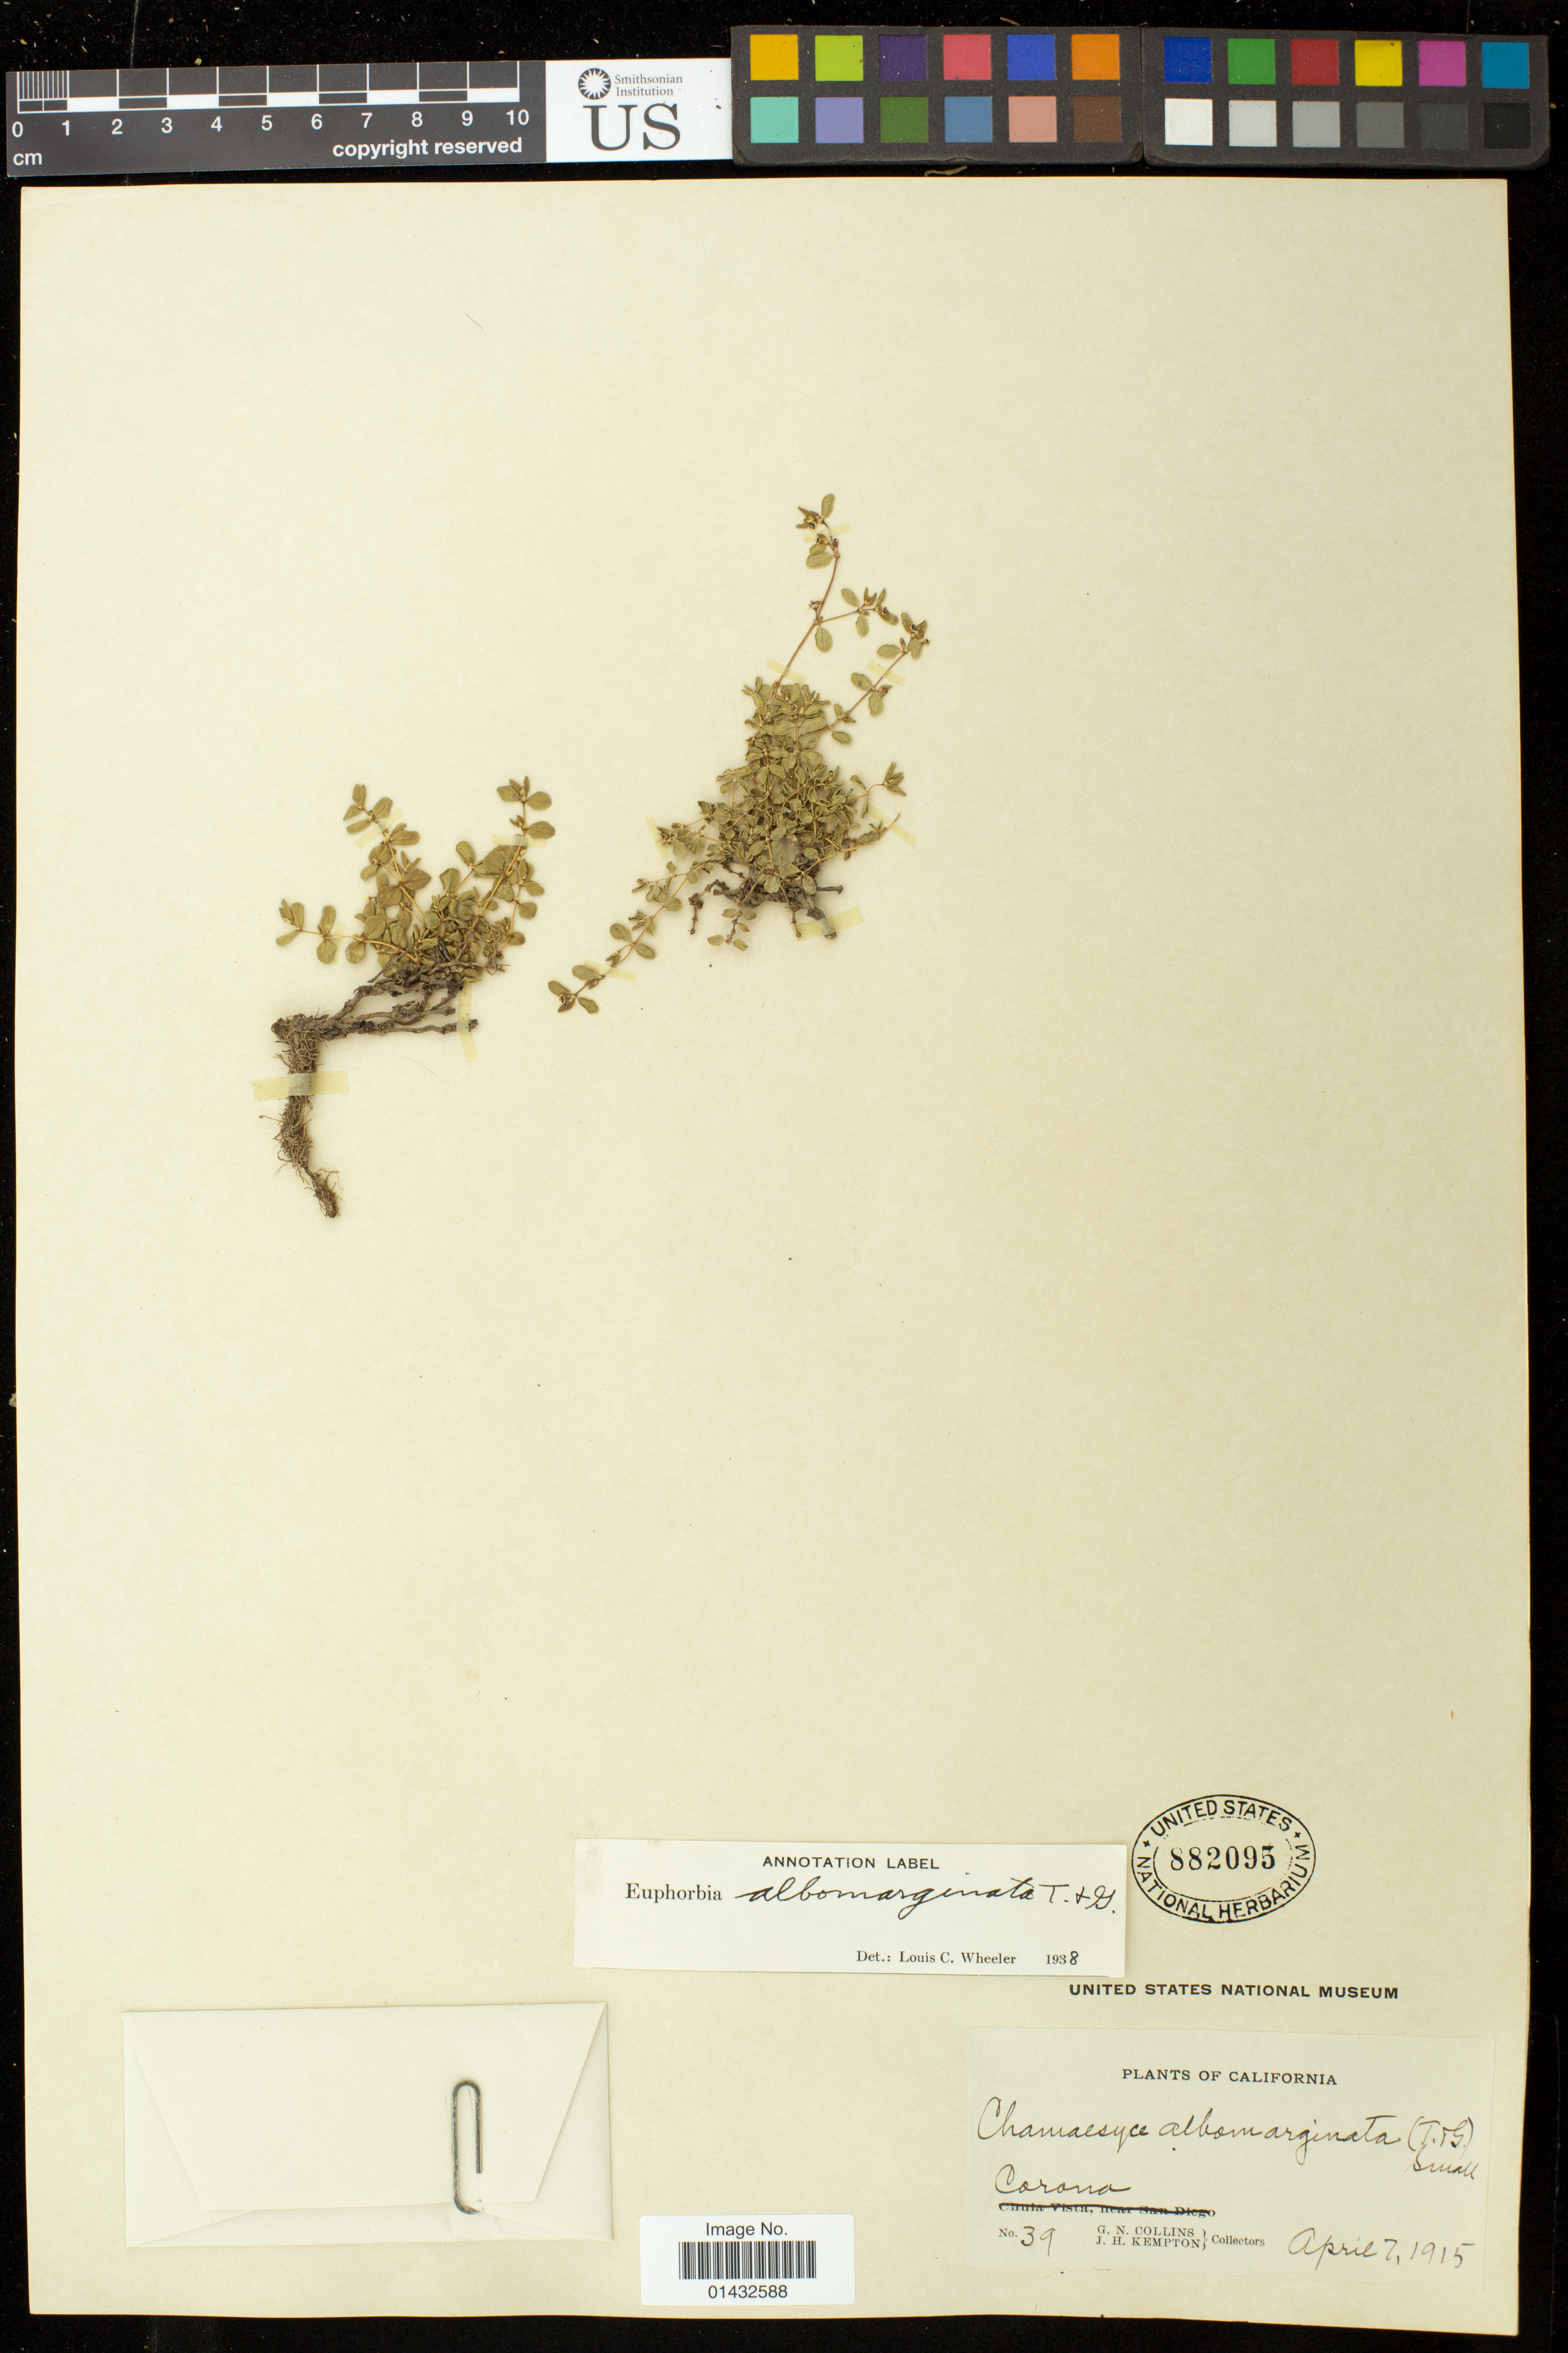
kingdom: Plantae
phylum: Tracheophyta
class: Magnoliopsida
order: Malpighiales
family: Euphorbiaceae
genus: Euphorbia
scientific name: Euphorbia albomarginata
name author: Torr. & A. Gray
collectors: G. N. Collins & J. H. Kempton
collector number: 39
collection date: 1915-04-07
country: United States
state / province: California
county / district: Riverside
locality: Corona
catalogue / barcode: US 882095